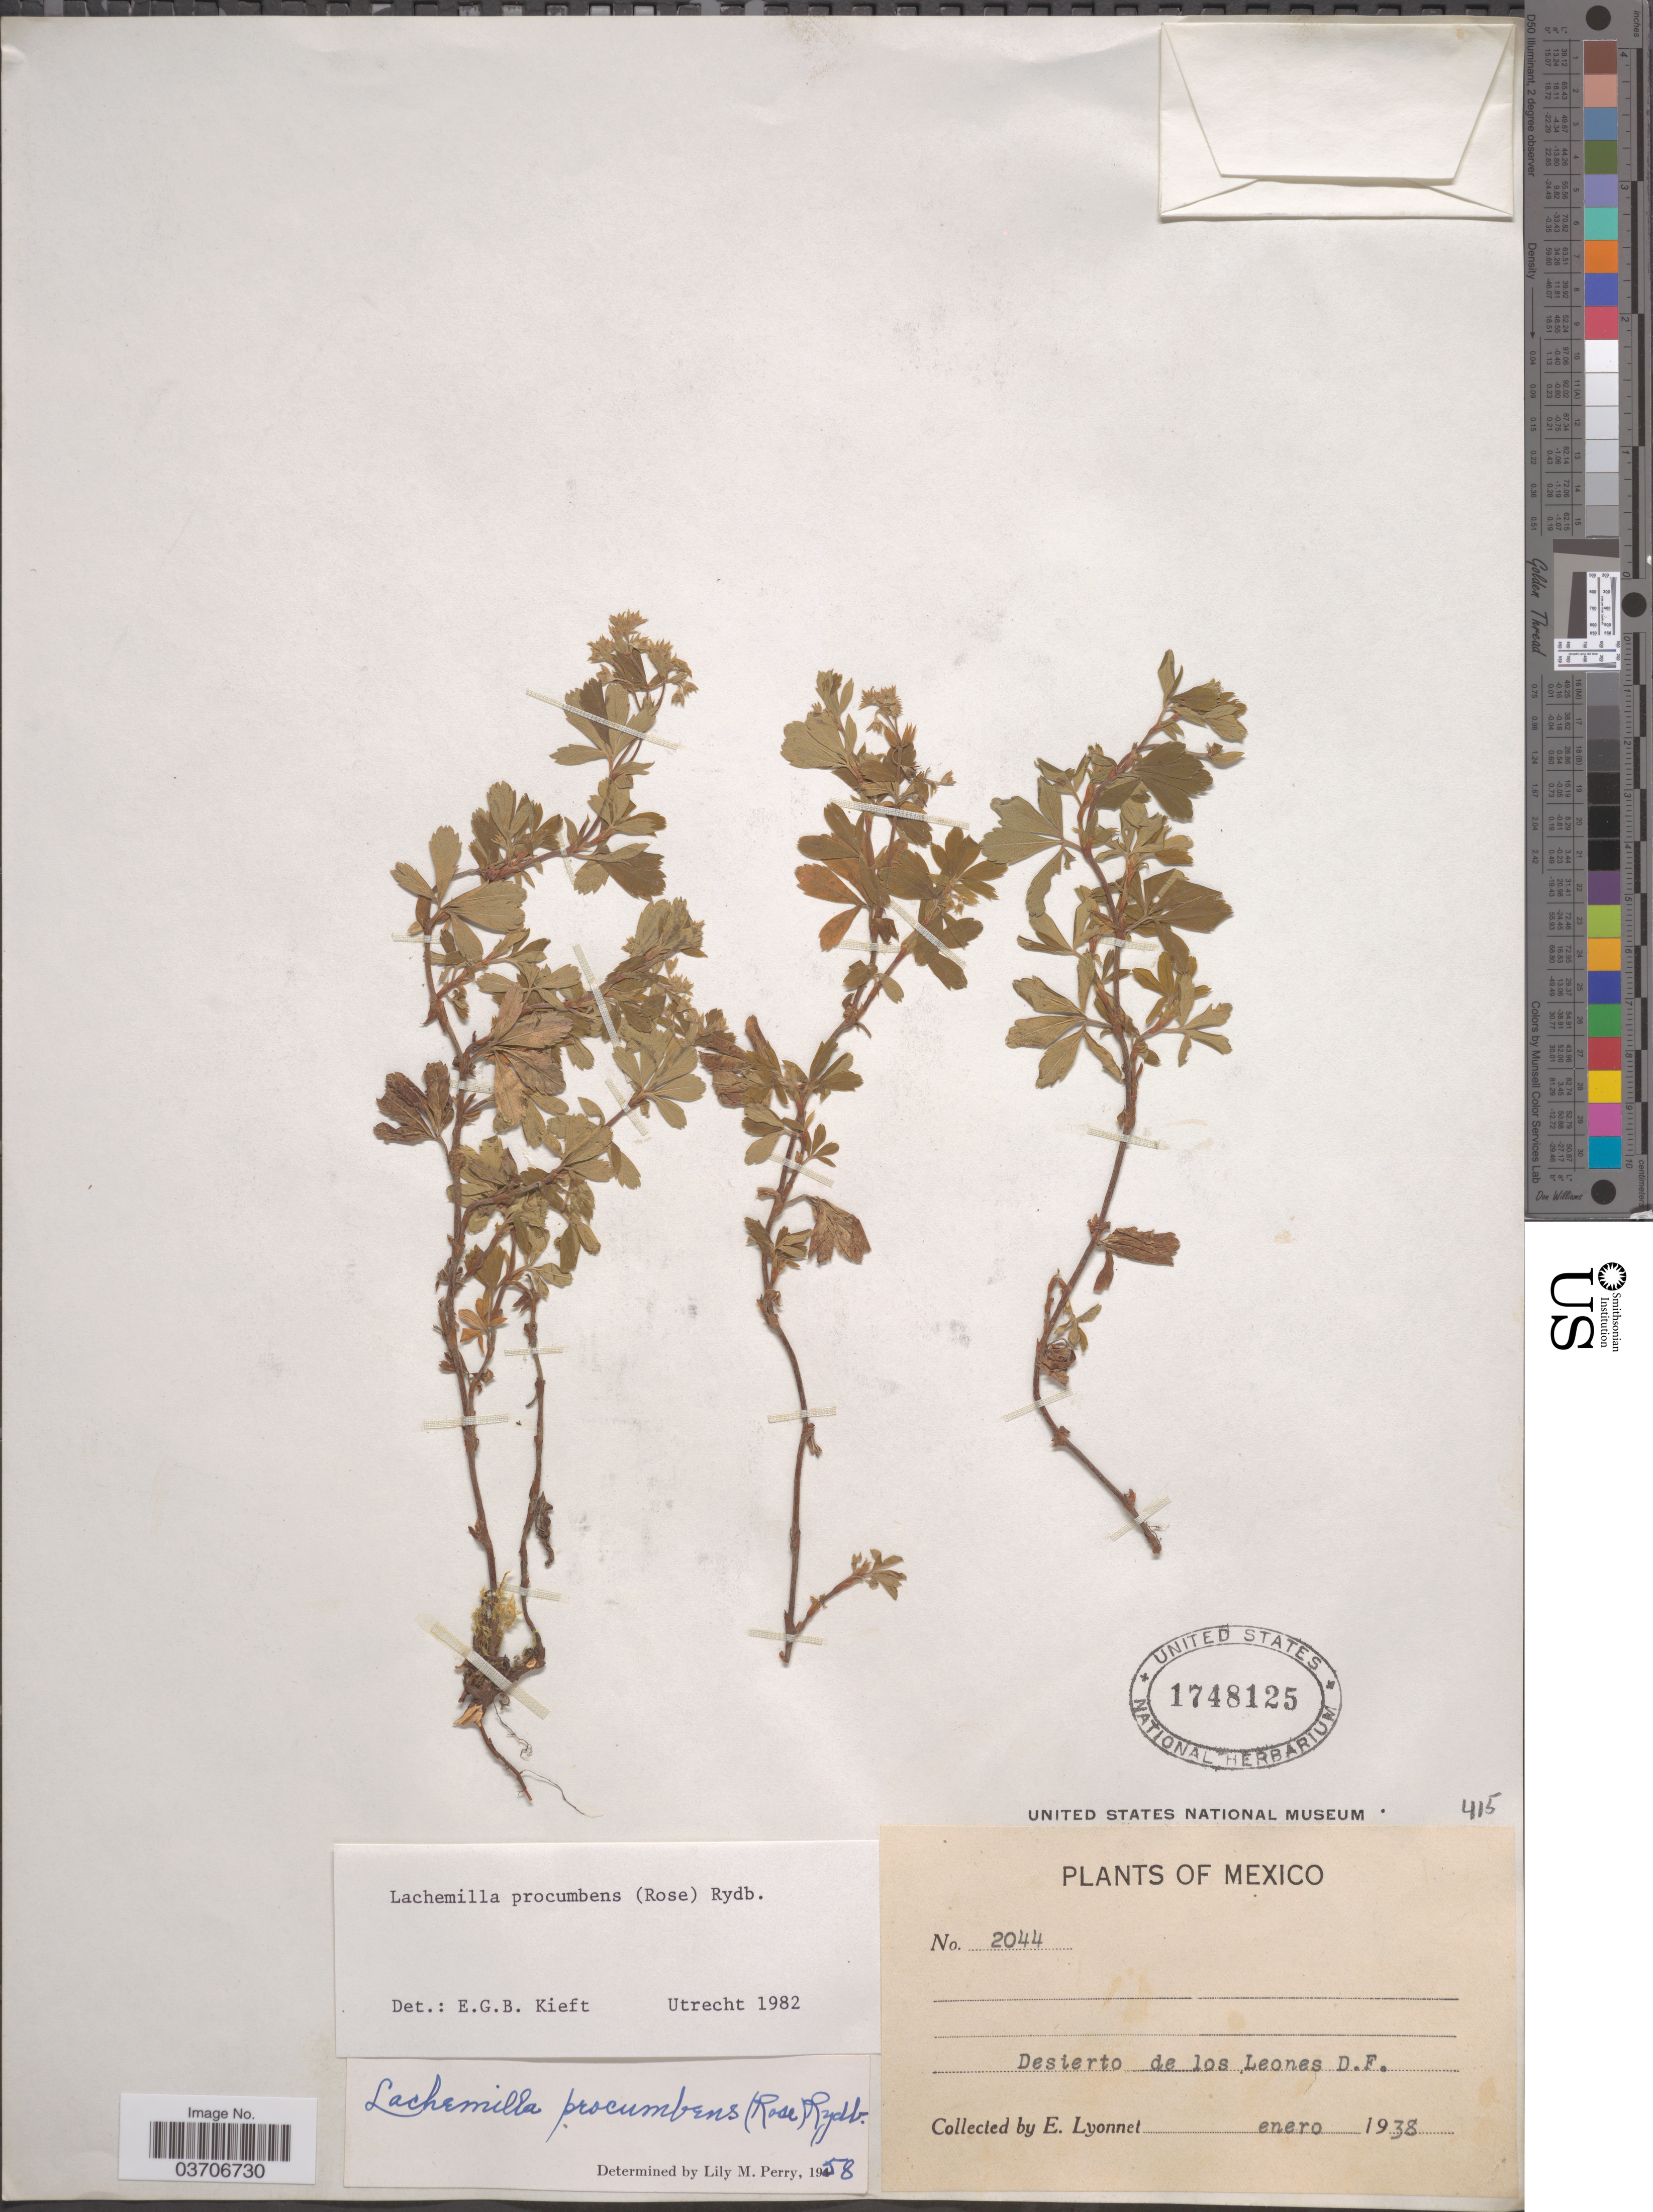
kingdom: Plantae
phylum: Tracheophyta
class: Magnoliopsida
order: Rosales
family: Rosaceae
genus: Lachemilla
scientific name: Lachemilla procumbens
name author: (Rose) Rydb.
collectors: E. Lyonnet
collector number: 2044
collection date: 1938-01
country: Mexico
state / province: Distrito Federal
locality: Desierto de los Leones.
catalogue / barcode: US 1748125